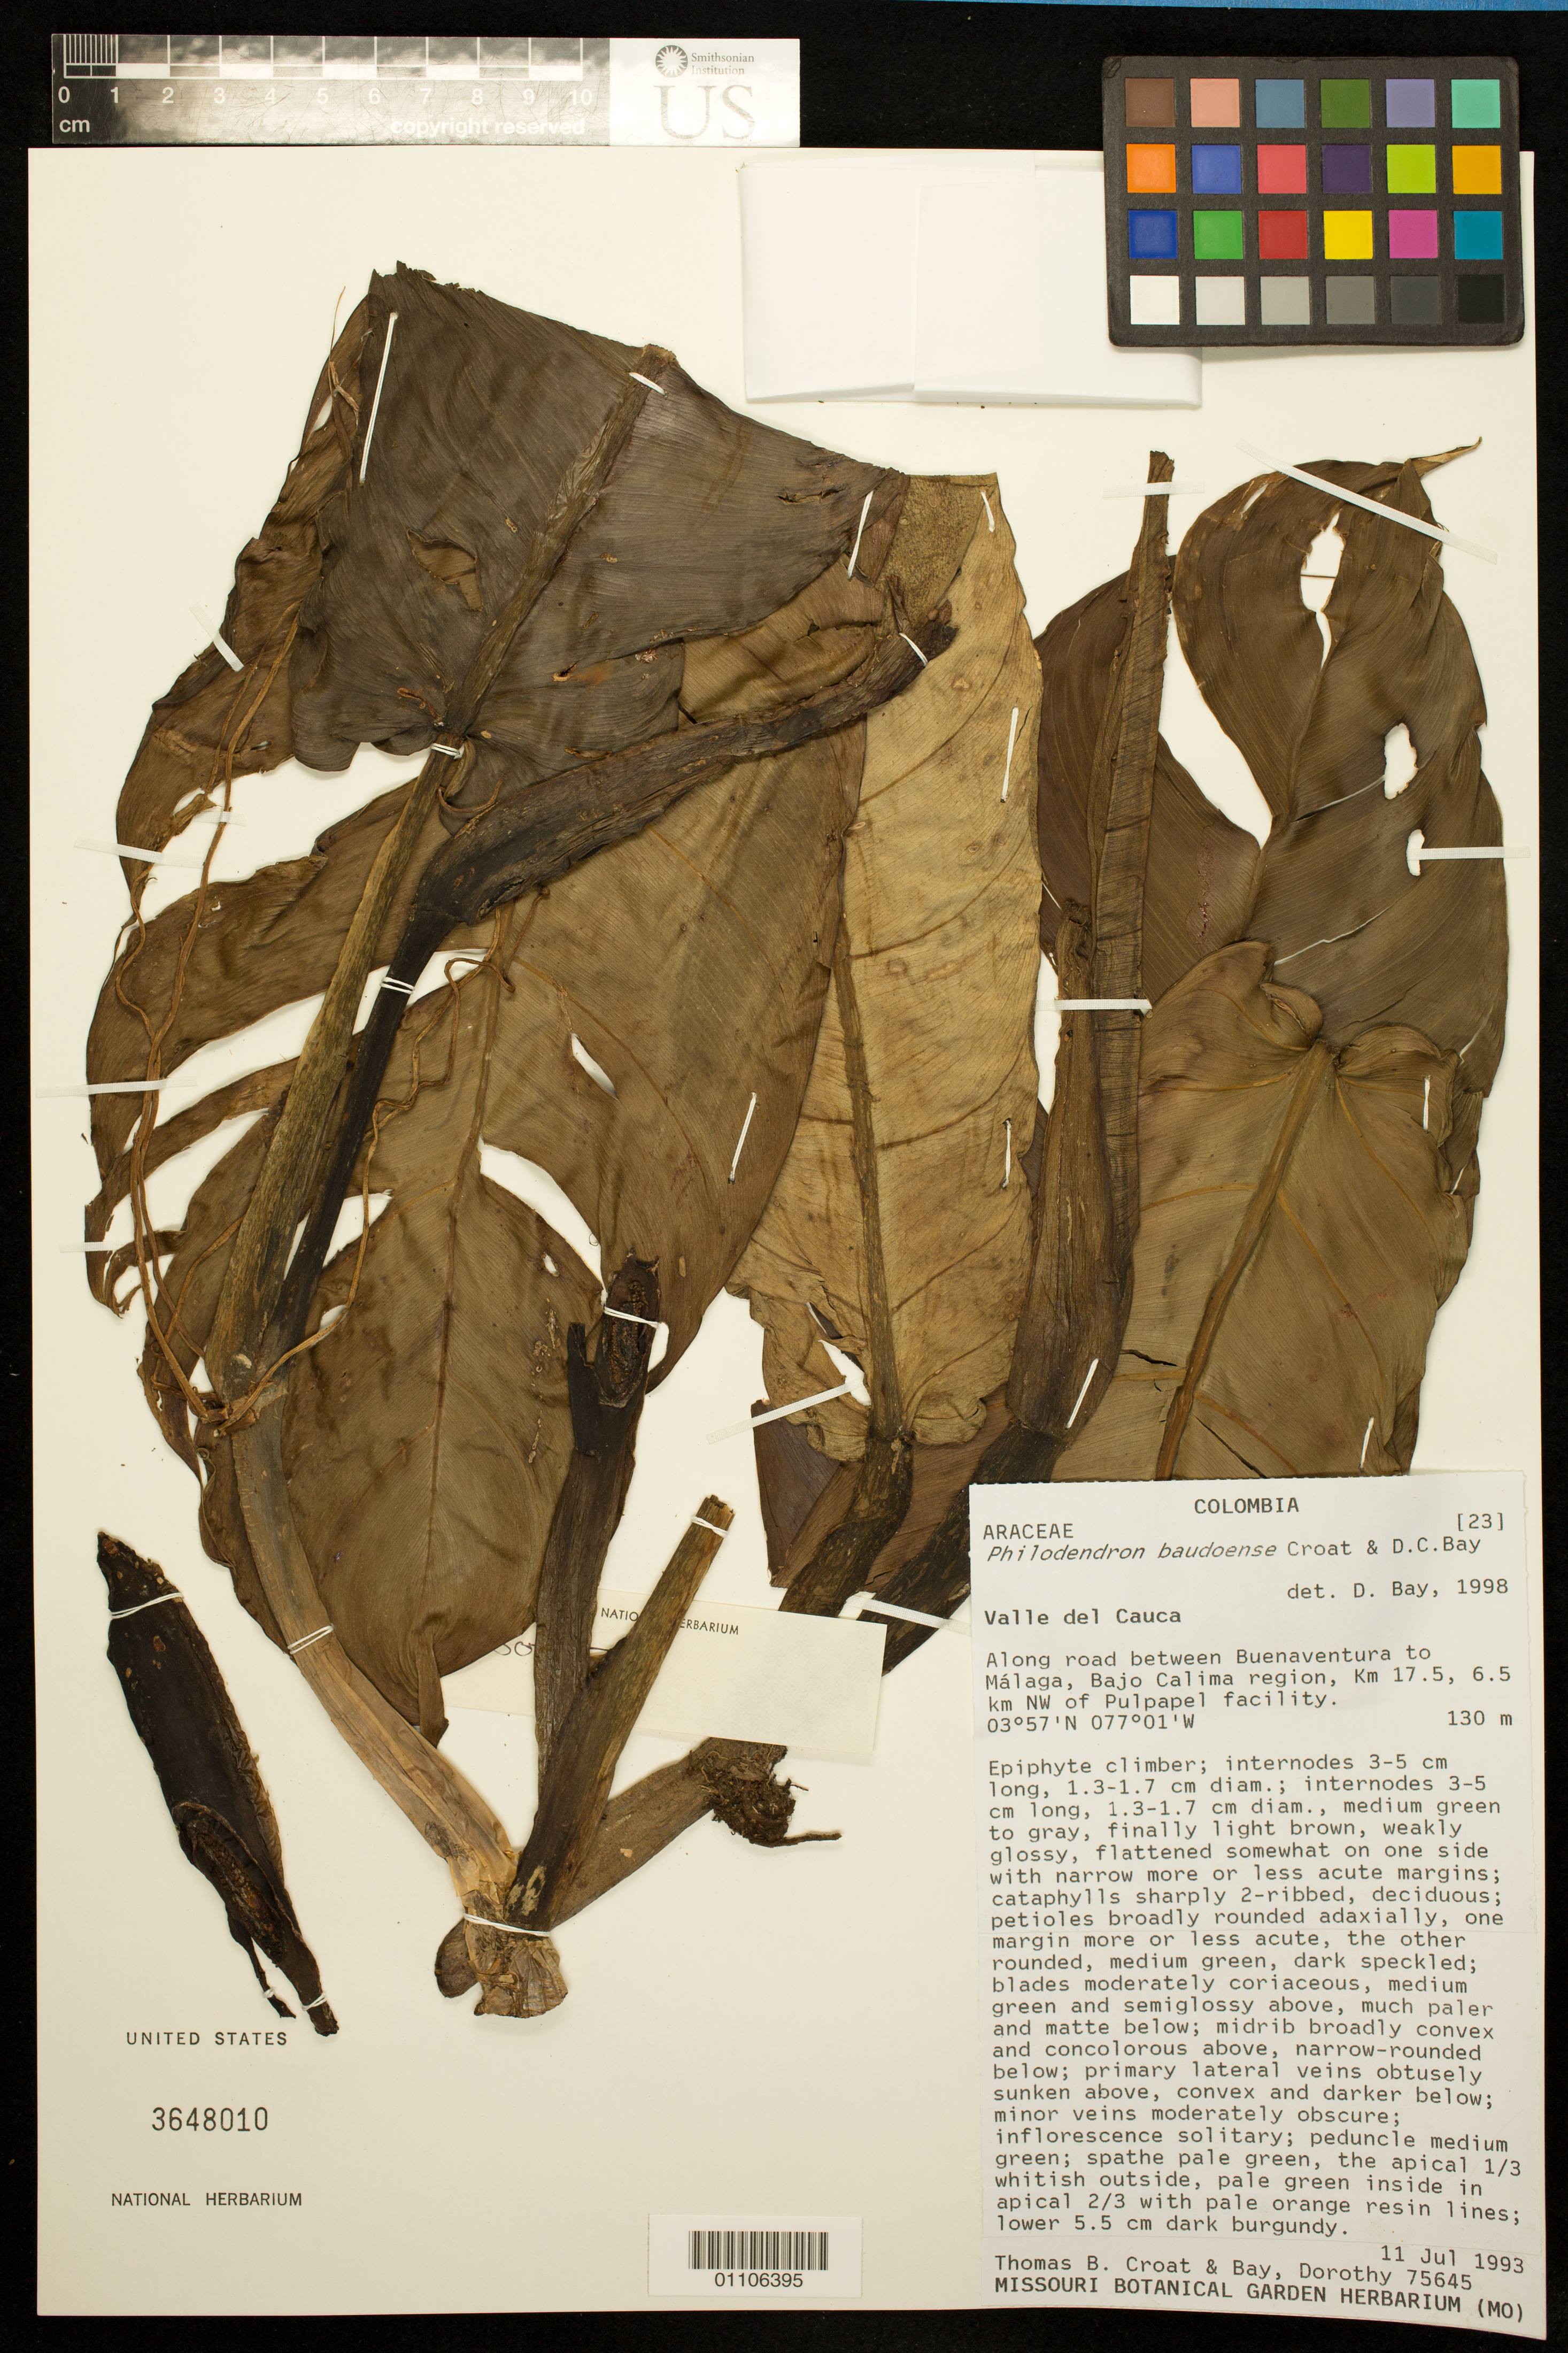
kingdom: Plantae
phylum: Tracheophyta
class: Liliopsida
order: Alismatales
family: Araceae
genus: Philodendron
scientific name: Philodendron baudoense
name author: Croat & D.C. Bay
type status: Isotype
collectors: T. B. Croat & D. C. Bay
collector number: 75645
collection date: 1993-07-11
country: Colombia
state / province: Valle del Cauca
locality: Along road between Buenaventura to Málaga, Bajo Calima region, Km 17.5, 6.5 km NW of Pulpapel facility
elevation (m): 130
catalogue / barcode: US 3648010